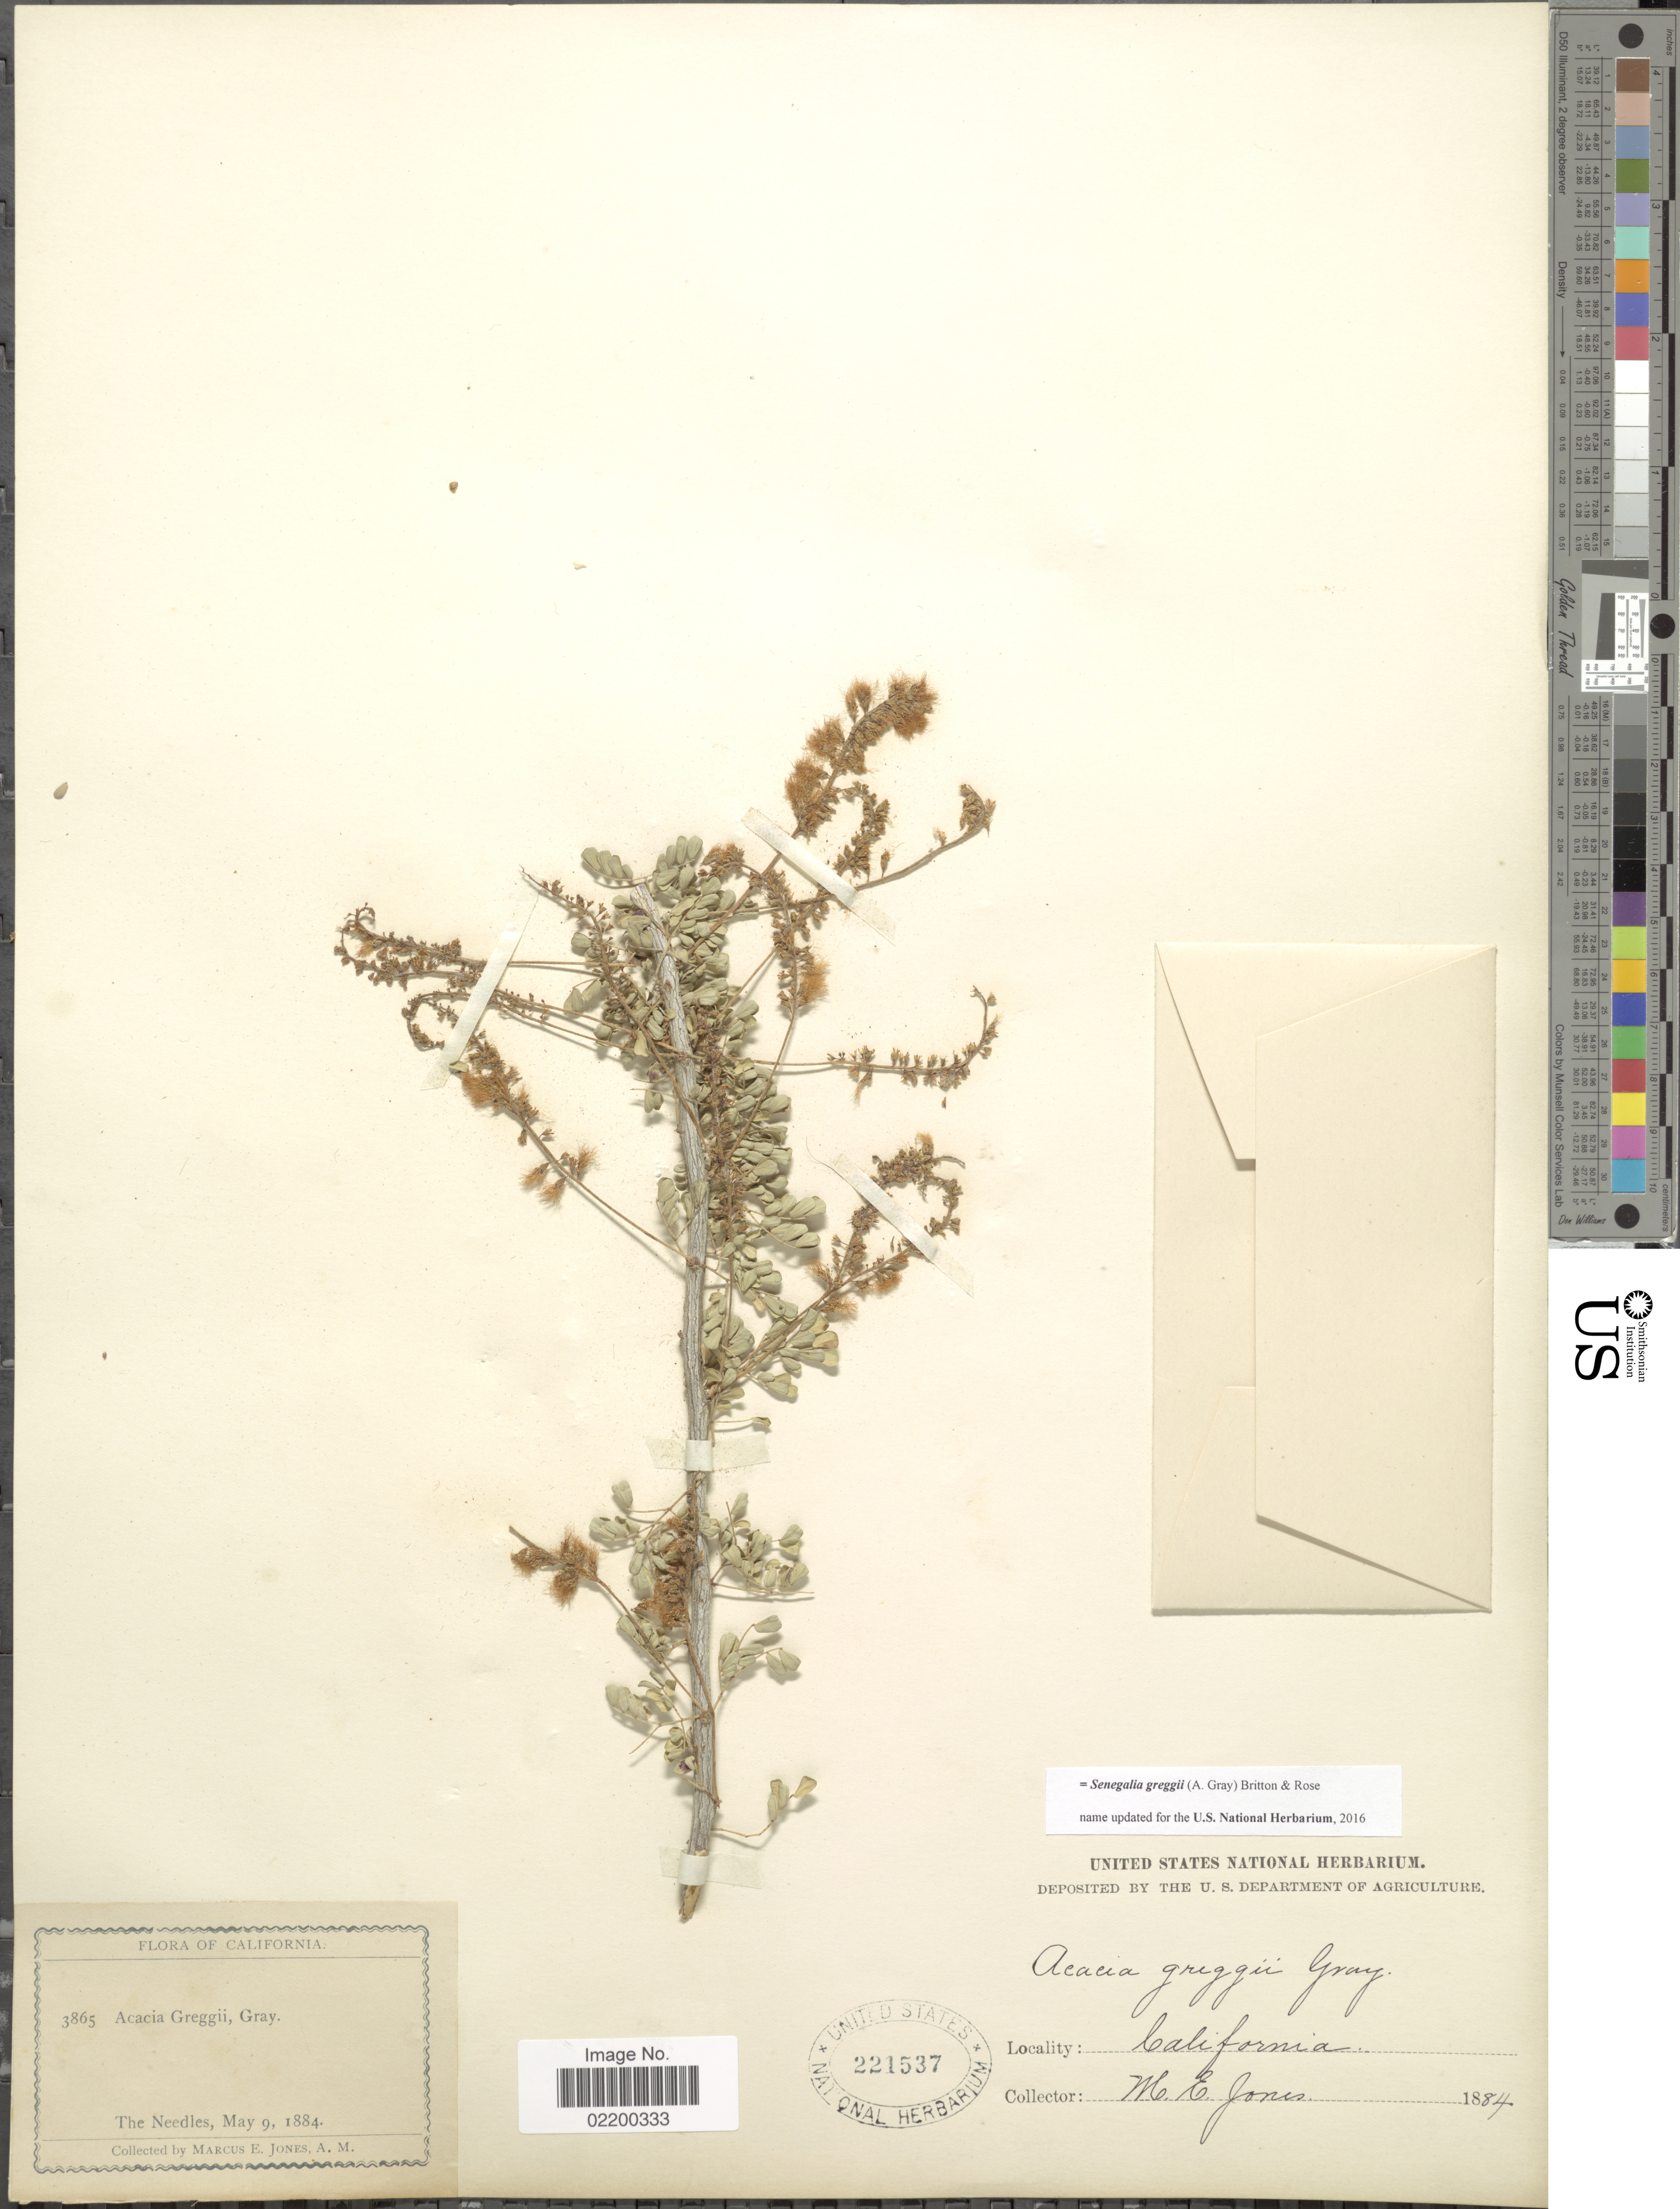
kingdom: Plantae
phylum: Tracheophyta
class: Magnoliopsida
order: Fabales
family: Fabaceae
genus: Senegalia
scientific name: Senegalia greggii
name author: (A. Gray) Britton & Rose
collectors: M. E. Jones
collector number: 3865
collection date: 1884-05-09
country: United States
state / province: California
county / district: San Bernardino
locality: The Needles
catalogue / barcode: US 221537